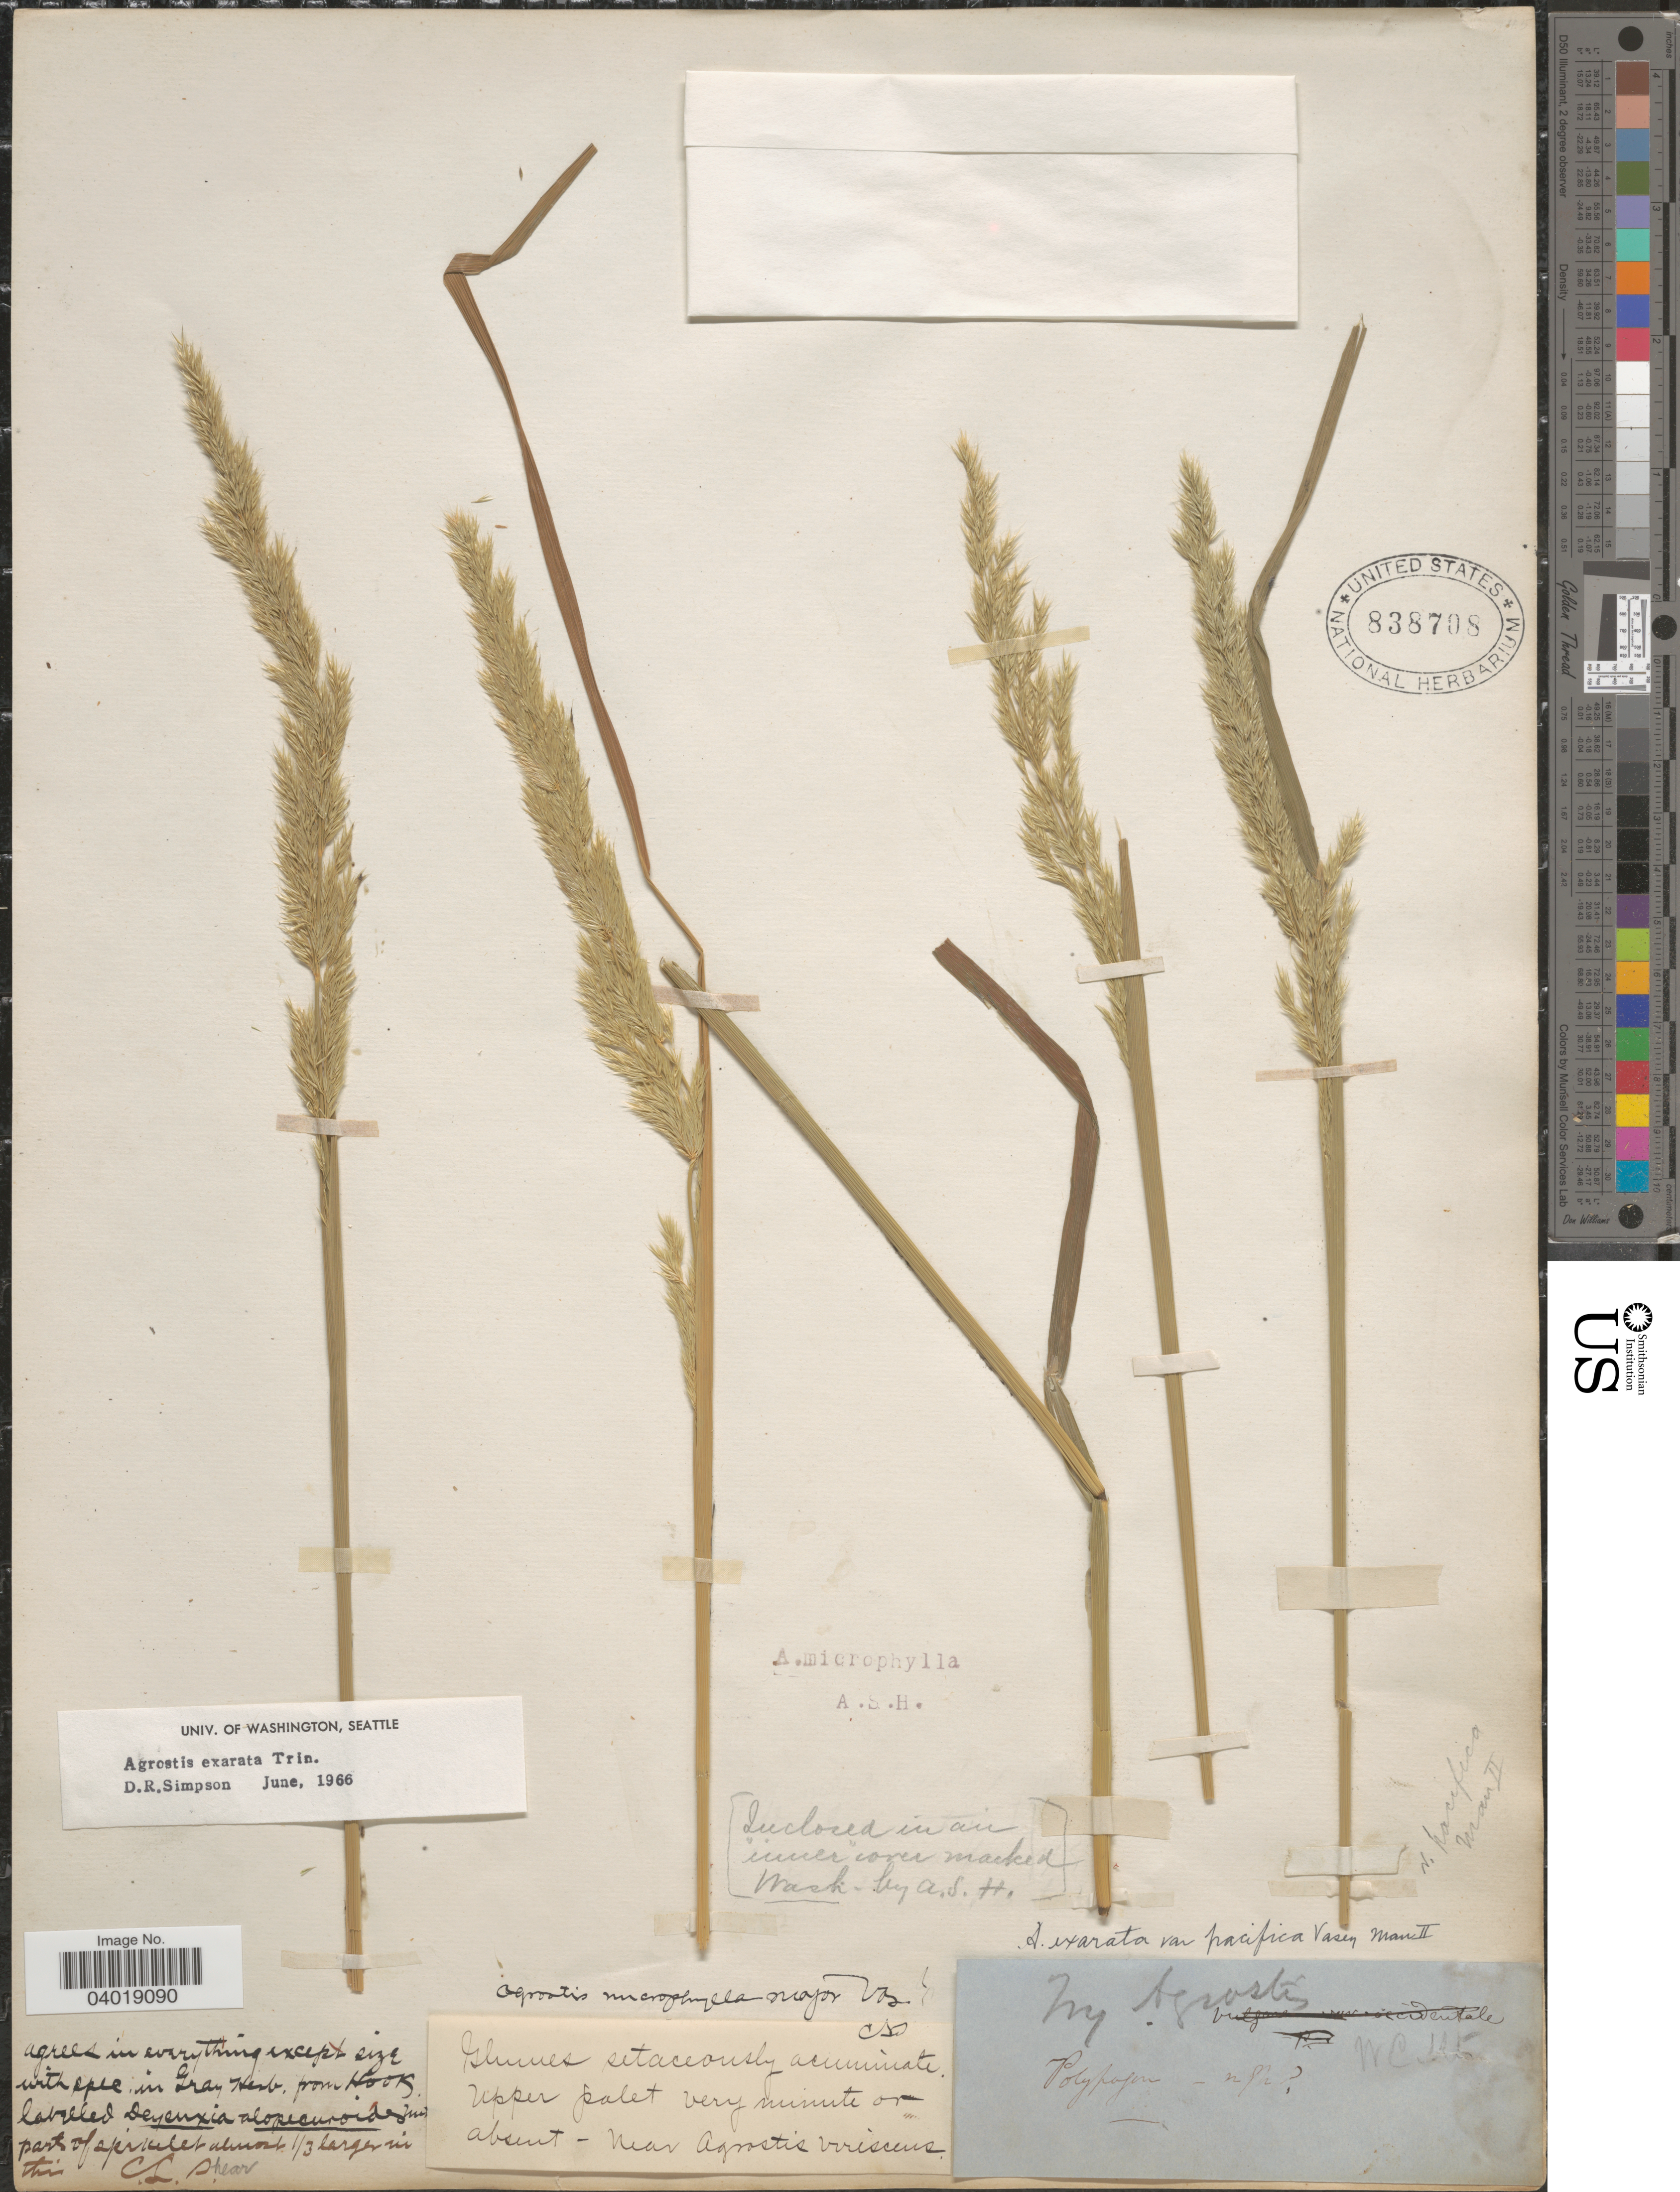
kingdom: Plantae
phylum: Tracheophyta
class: Liliopsida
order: Poales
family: Poaceae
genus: Agrostis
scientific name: Agrostis exarata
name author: Trin.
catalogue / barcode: US 838708